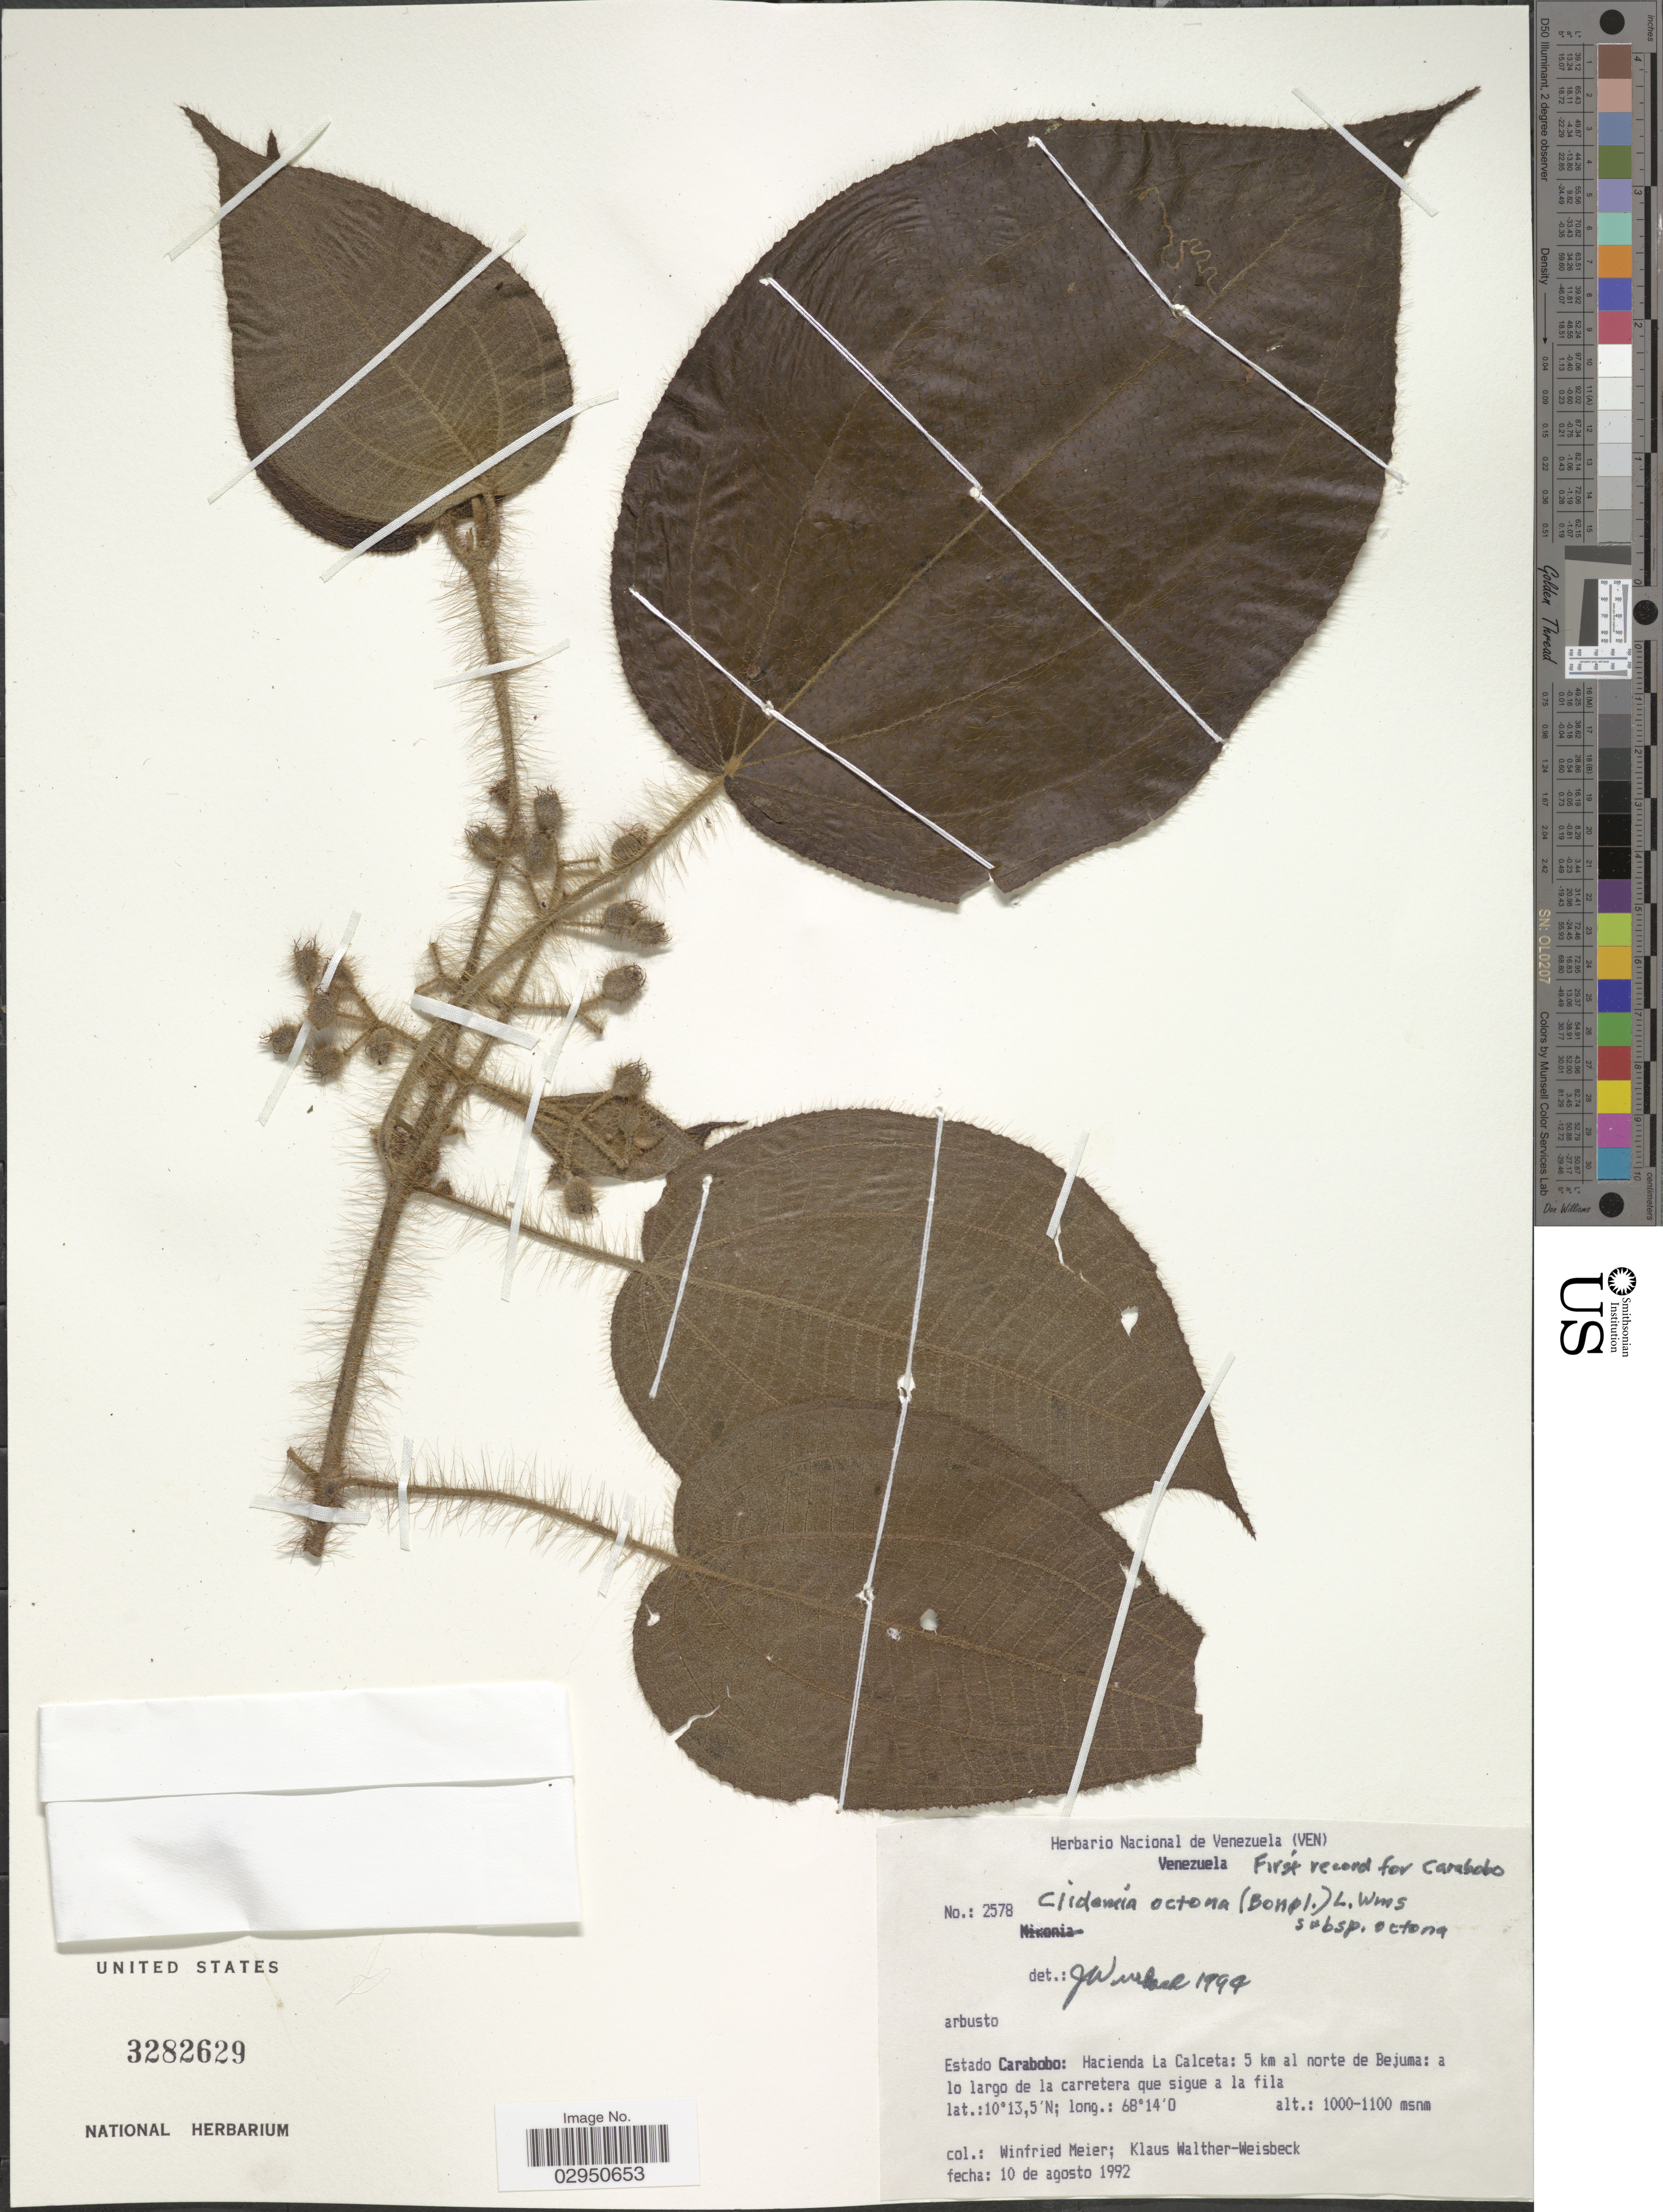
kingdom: Plantae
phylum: Tracheophyta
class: Magnoliopsida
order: Myrtales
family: Melastomataceae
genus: Clidemia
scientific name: Clidemia octona subsp. octona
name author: (Bonpl.) L.O. Williams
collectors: W. Meier & K. Walther-Weisbeck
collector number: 2578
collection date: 1992-08-10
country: Venezuela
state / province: Carabobo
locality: Hacienda La Calceta: 5 km al norte de Bejuma: a lo largo de la carretera que sigue a la fila.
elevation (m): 1000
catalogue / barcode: US 3282629